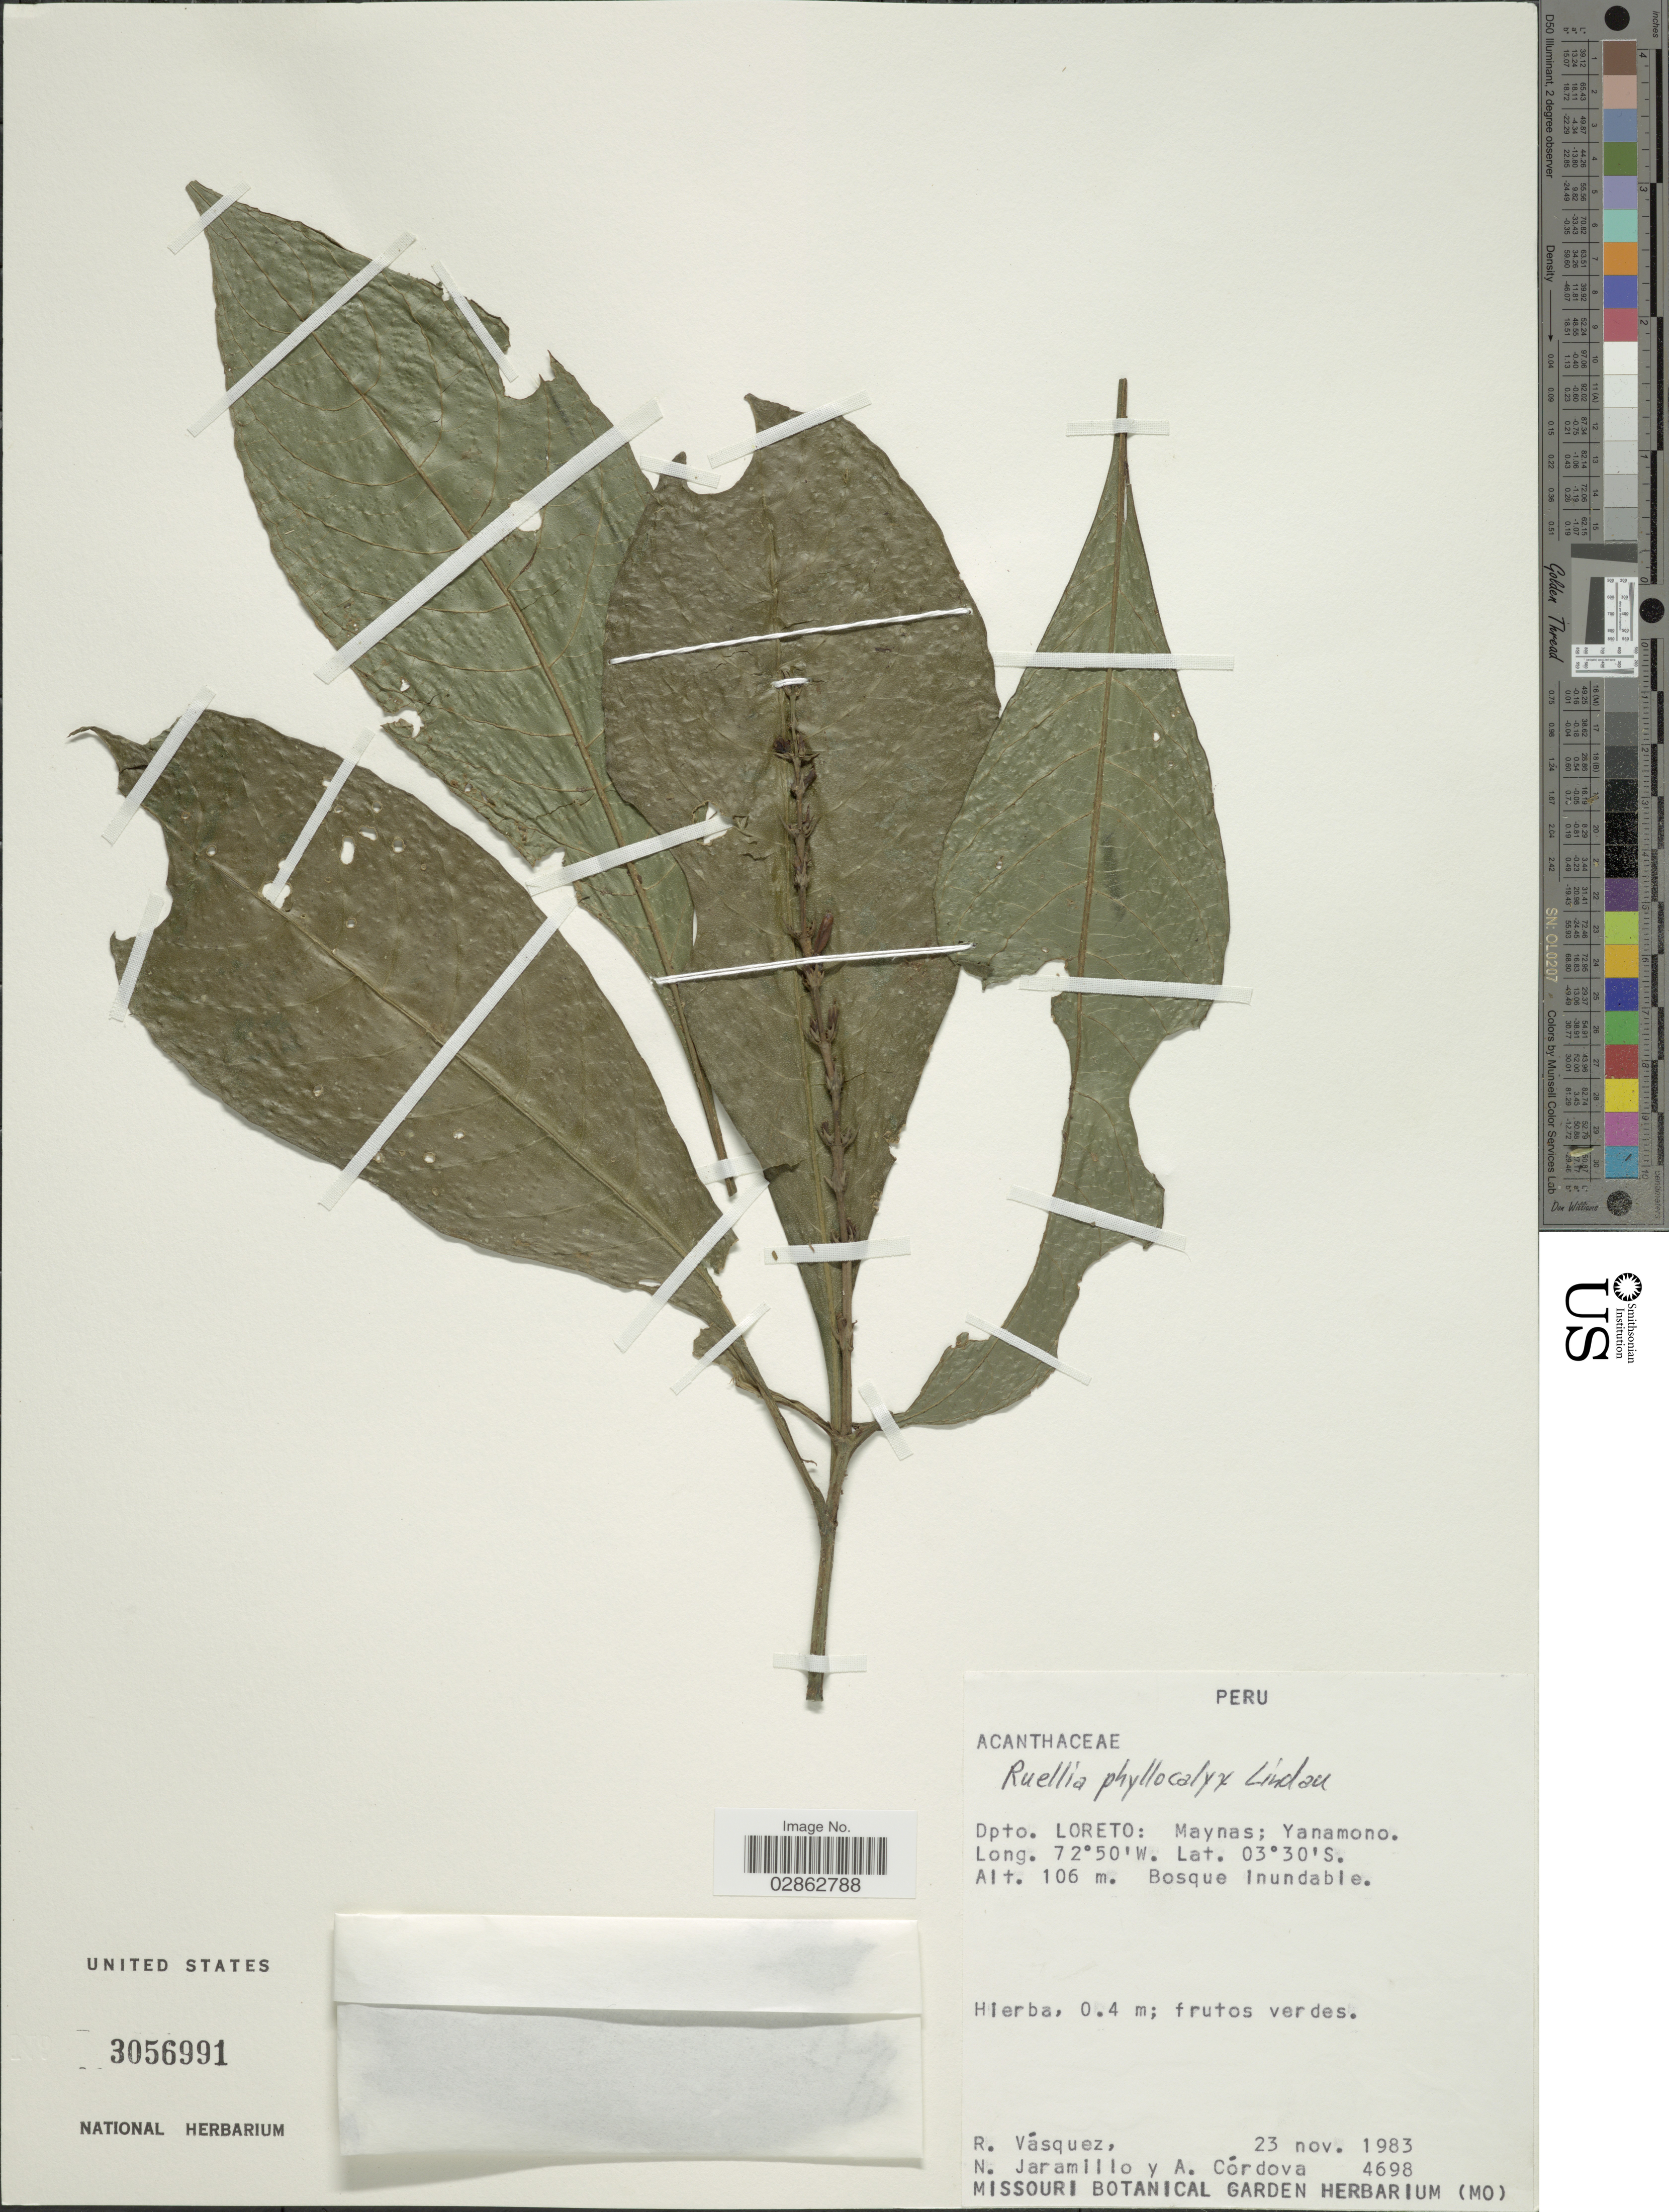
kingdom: Plantae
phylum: Tracheophyta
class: Magnoliopsida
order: Lamiales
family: Acanthaceae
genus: Ruellia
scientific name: Ruellia sp.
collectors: R. Vásquez, N. Jaramillo & A. Córdova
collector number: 4698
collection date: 1983-11-23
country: Peru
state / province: Loreto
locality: Dpto. Loreto: Maynas; Yanamono.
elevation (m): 106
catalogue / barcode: US 3056991